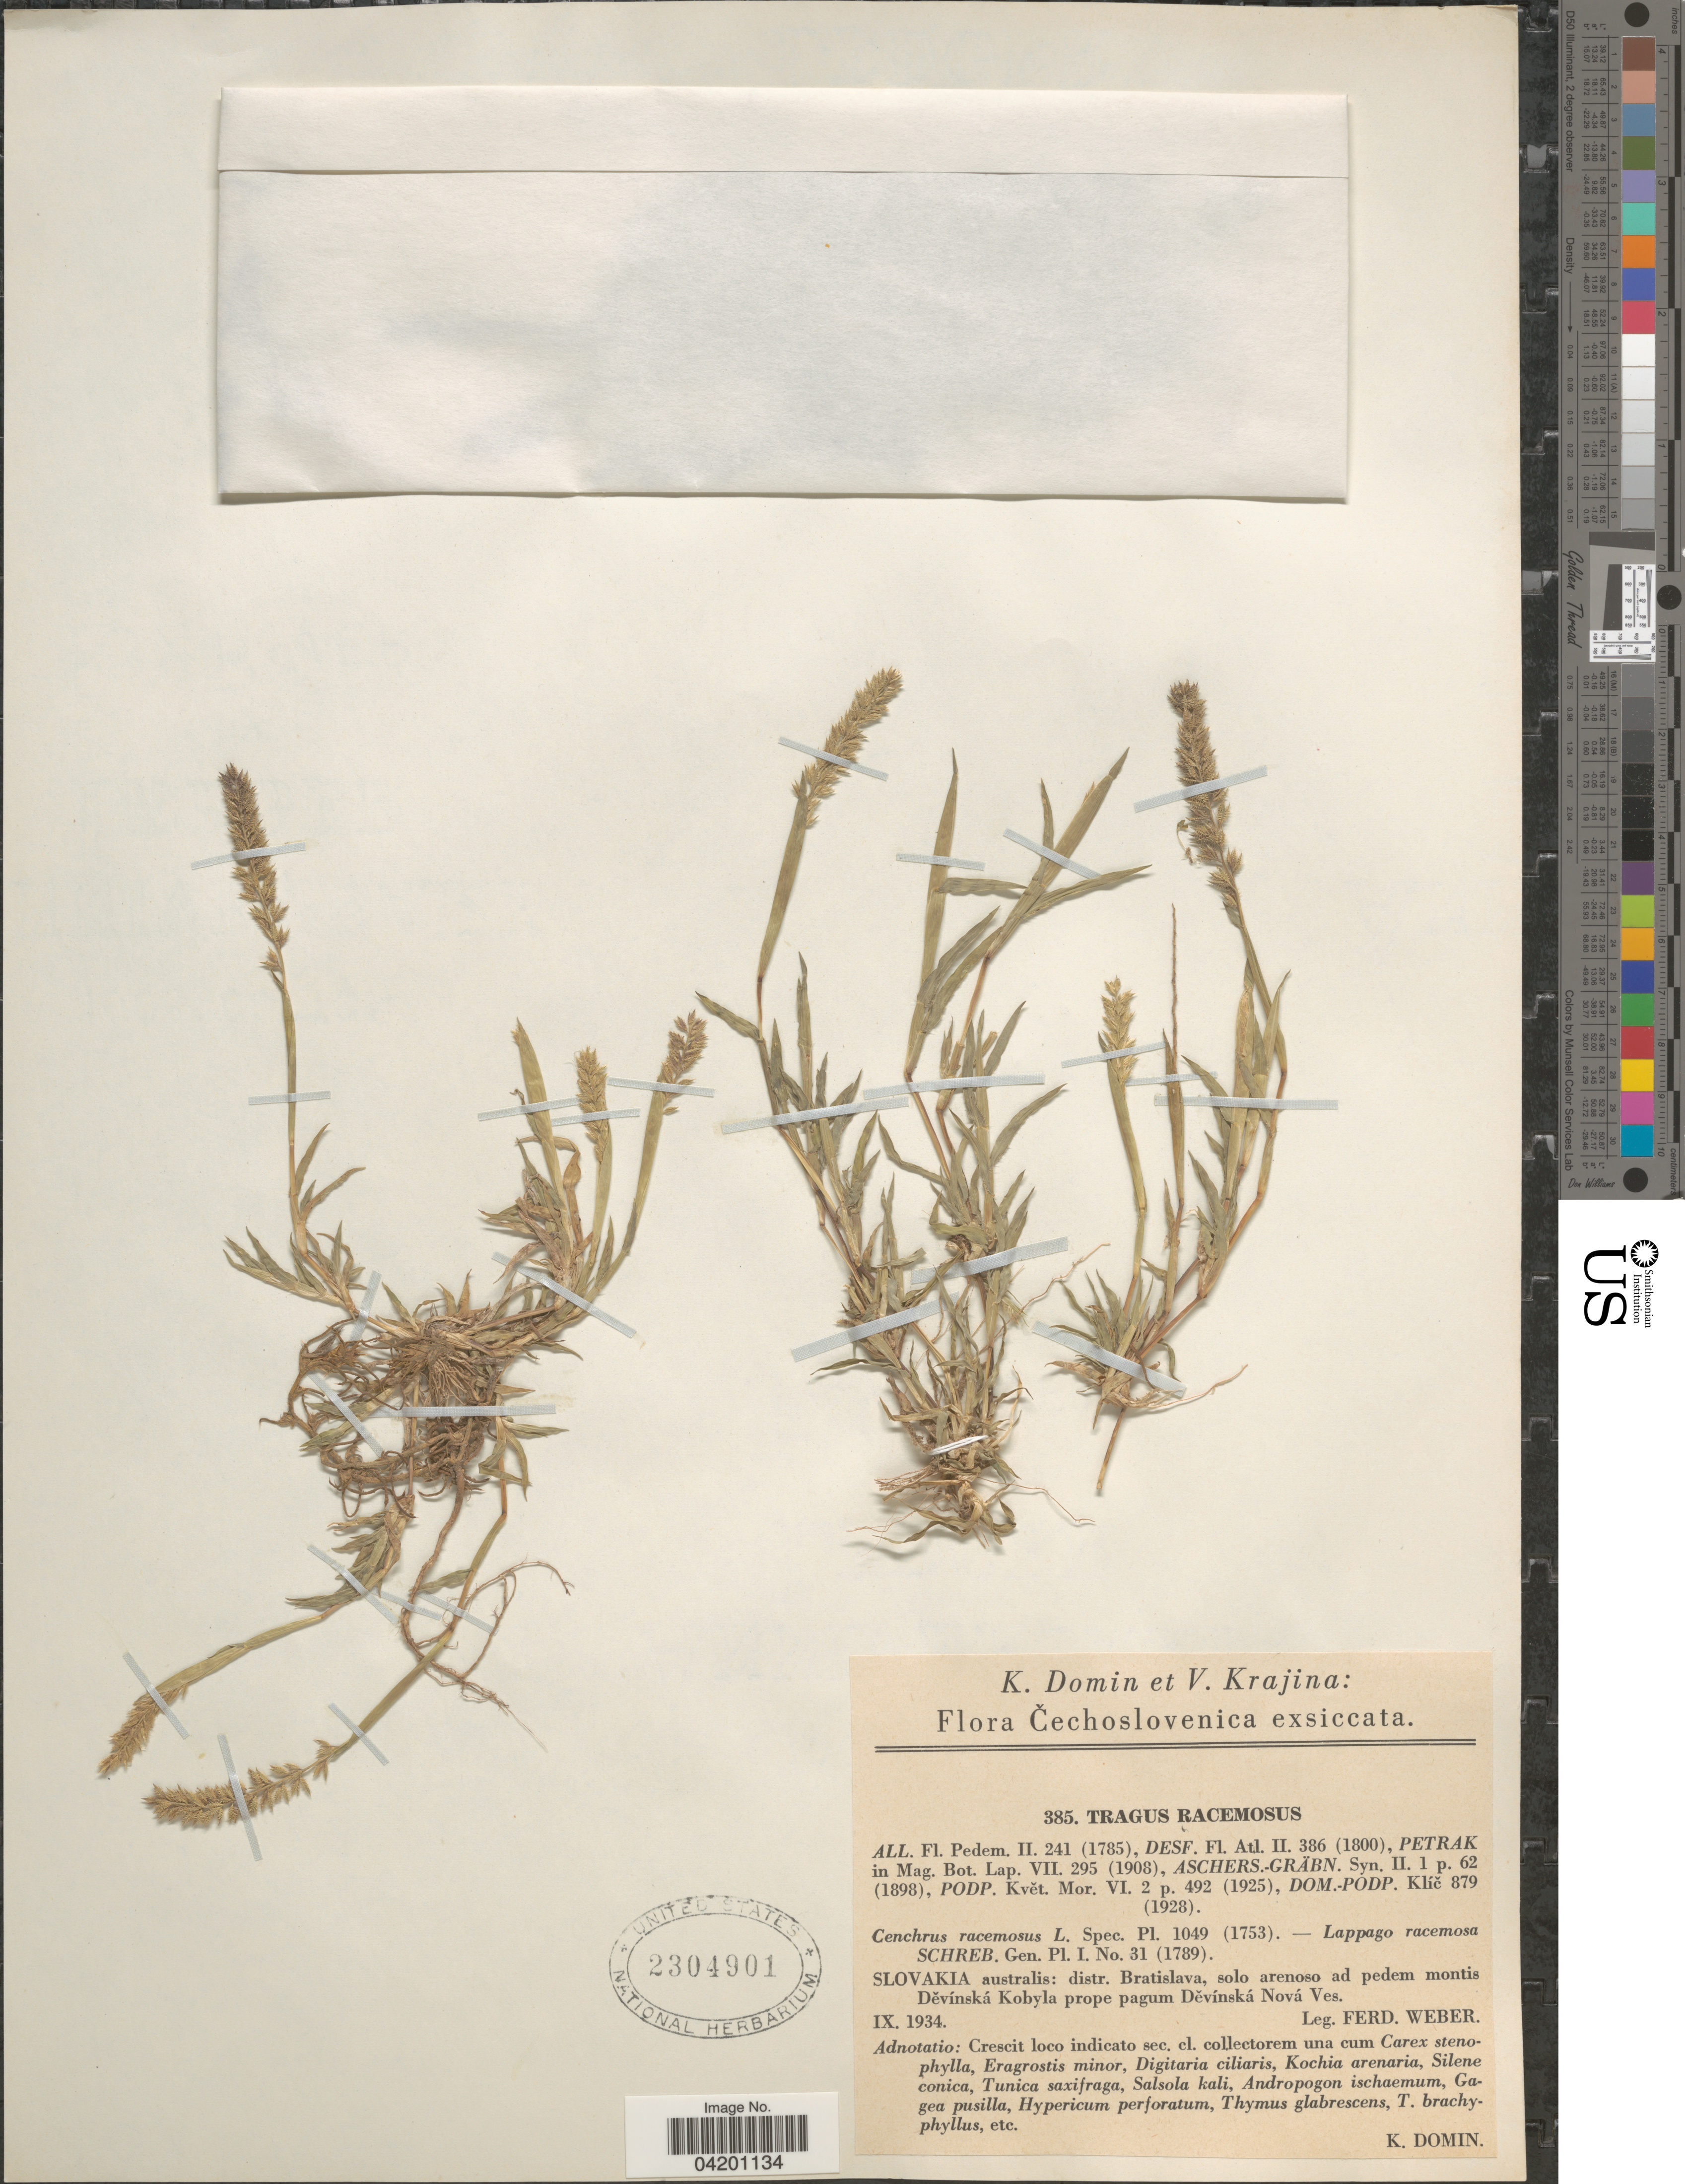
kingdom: Plantae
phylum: Tracheophyta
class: Liliopsida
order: Poales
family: Poaceae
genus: Tragus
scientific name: Tragus racemosus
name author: (L.) All.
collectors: F. Weber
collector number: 385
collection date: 1934-09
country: Slovakia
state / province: Bratislavsky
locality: Čechoslovenica. Slovakia australis: distr. Bratislava, solo arenoso ad pedem montis Děvínská Kobyla prope pagum Děvínská Nová Ves.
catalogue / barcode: US 2304901